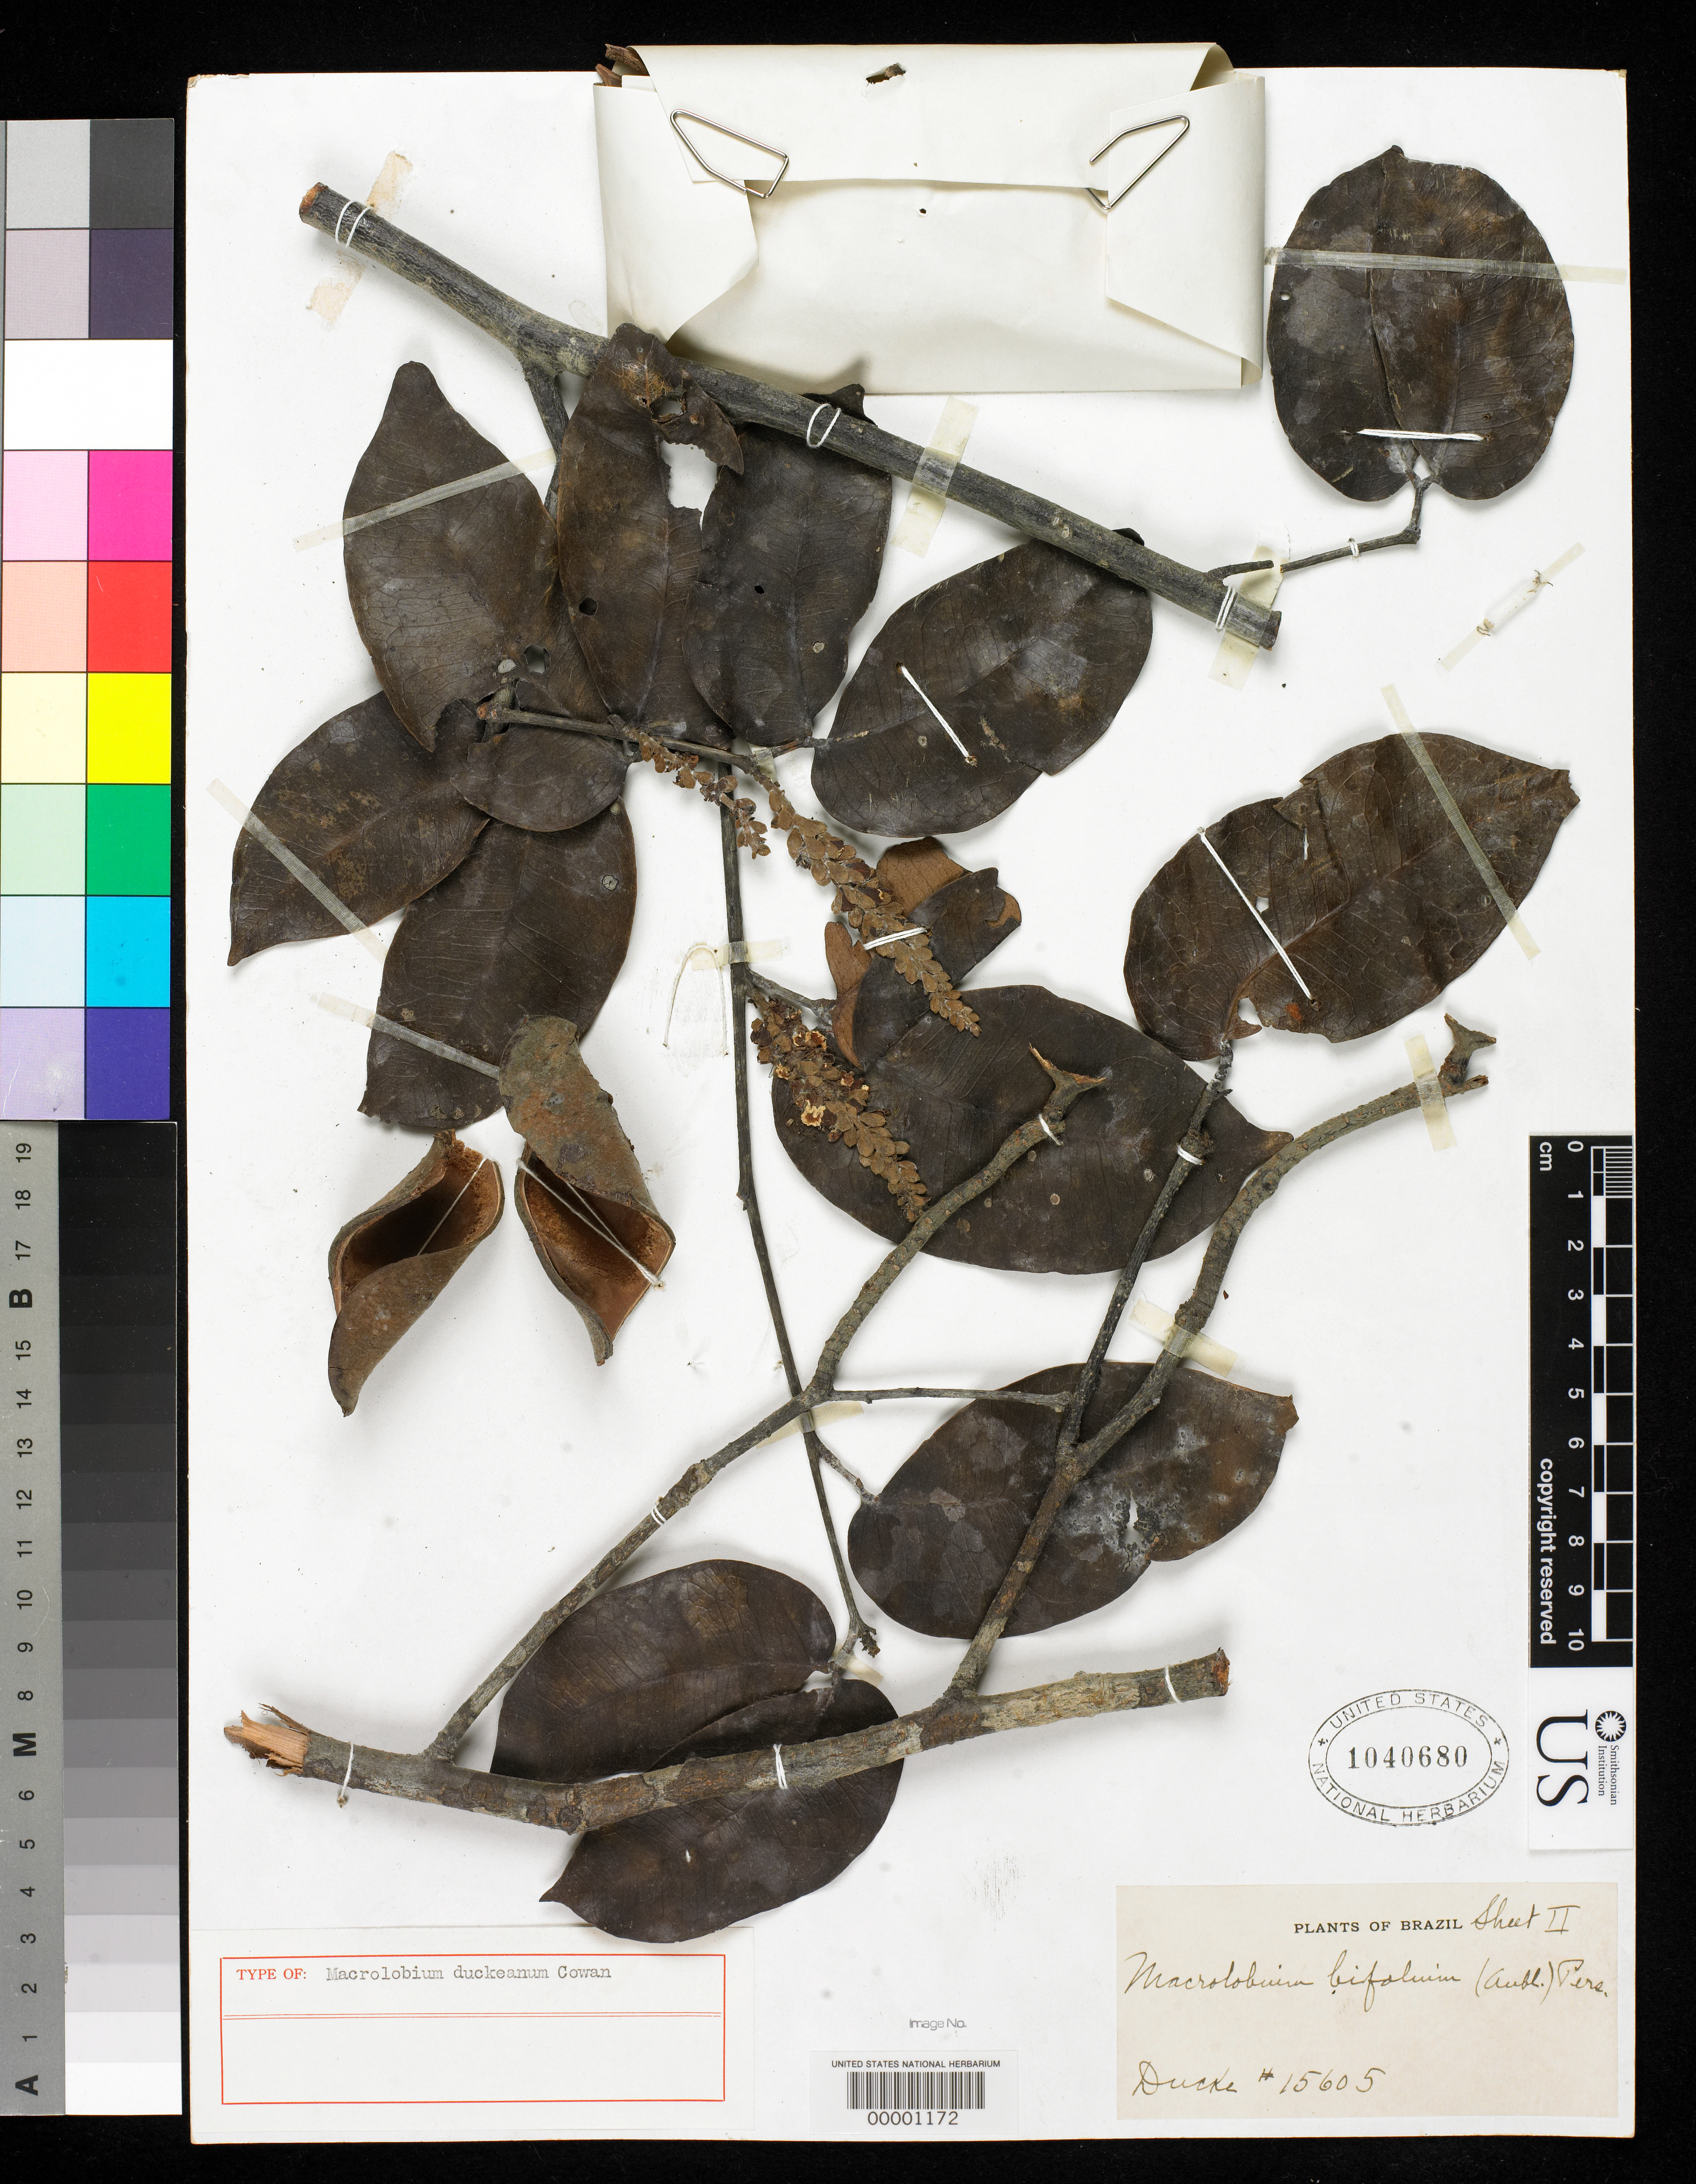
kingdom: Plantae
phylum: Tracheophyta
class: Magnoliopsida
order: Fabales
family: Fabaceae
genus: Macrolobium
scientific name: Macrolobium duckeanum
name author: R.S. Cowan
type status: Holotype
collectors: A. Ducke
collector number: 15605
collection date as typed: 03 Jan 1915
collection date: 1915-01-03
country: Brazil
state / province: Pará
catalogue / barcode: US 1040680